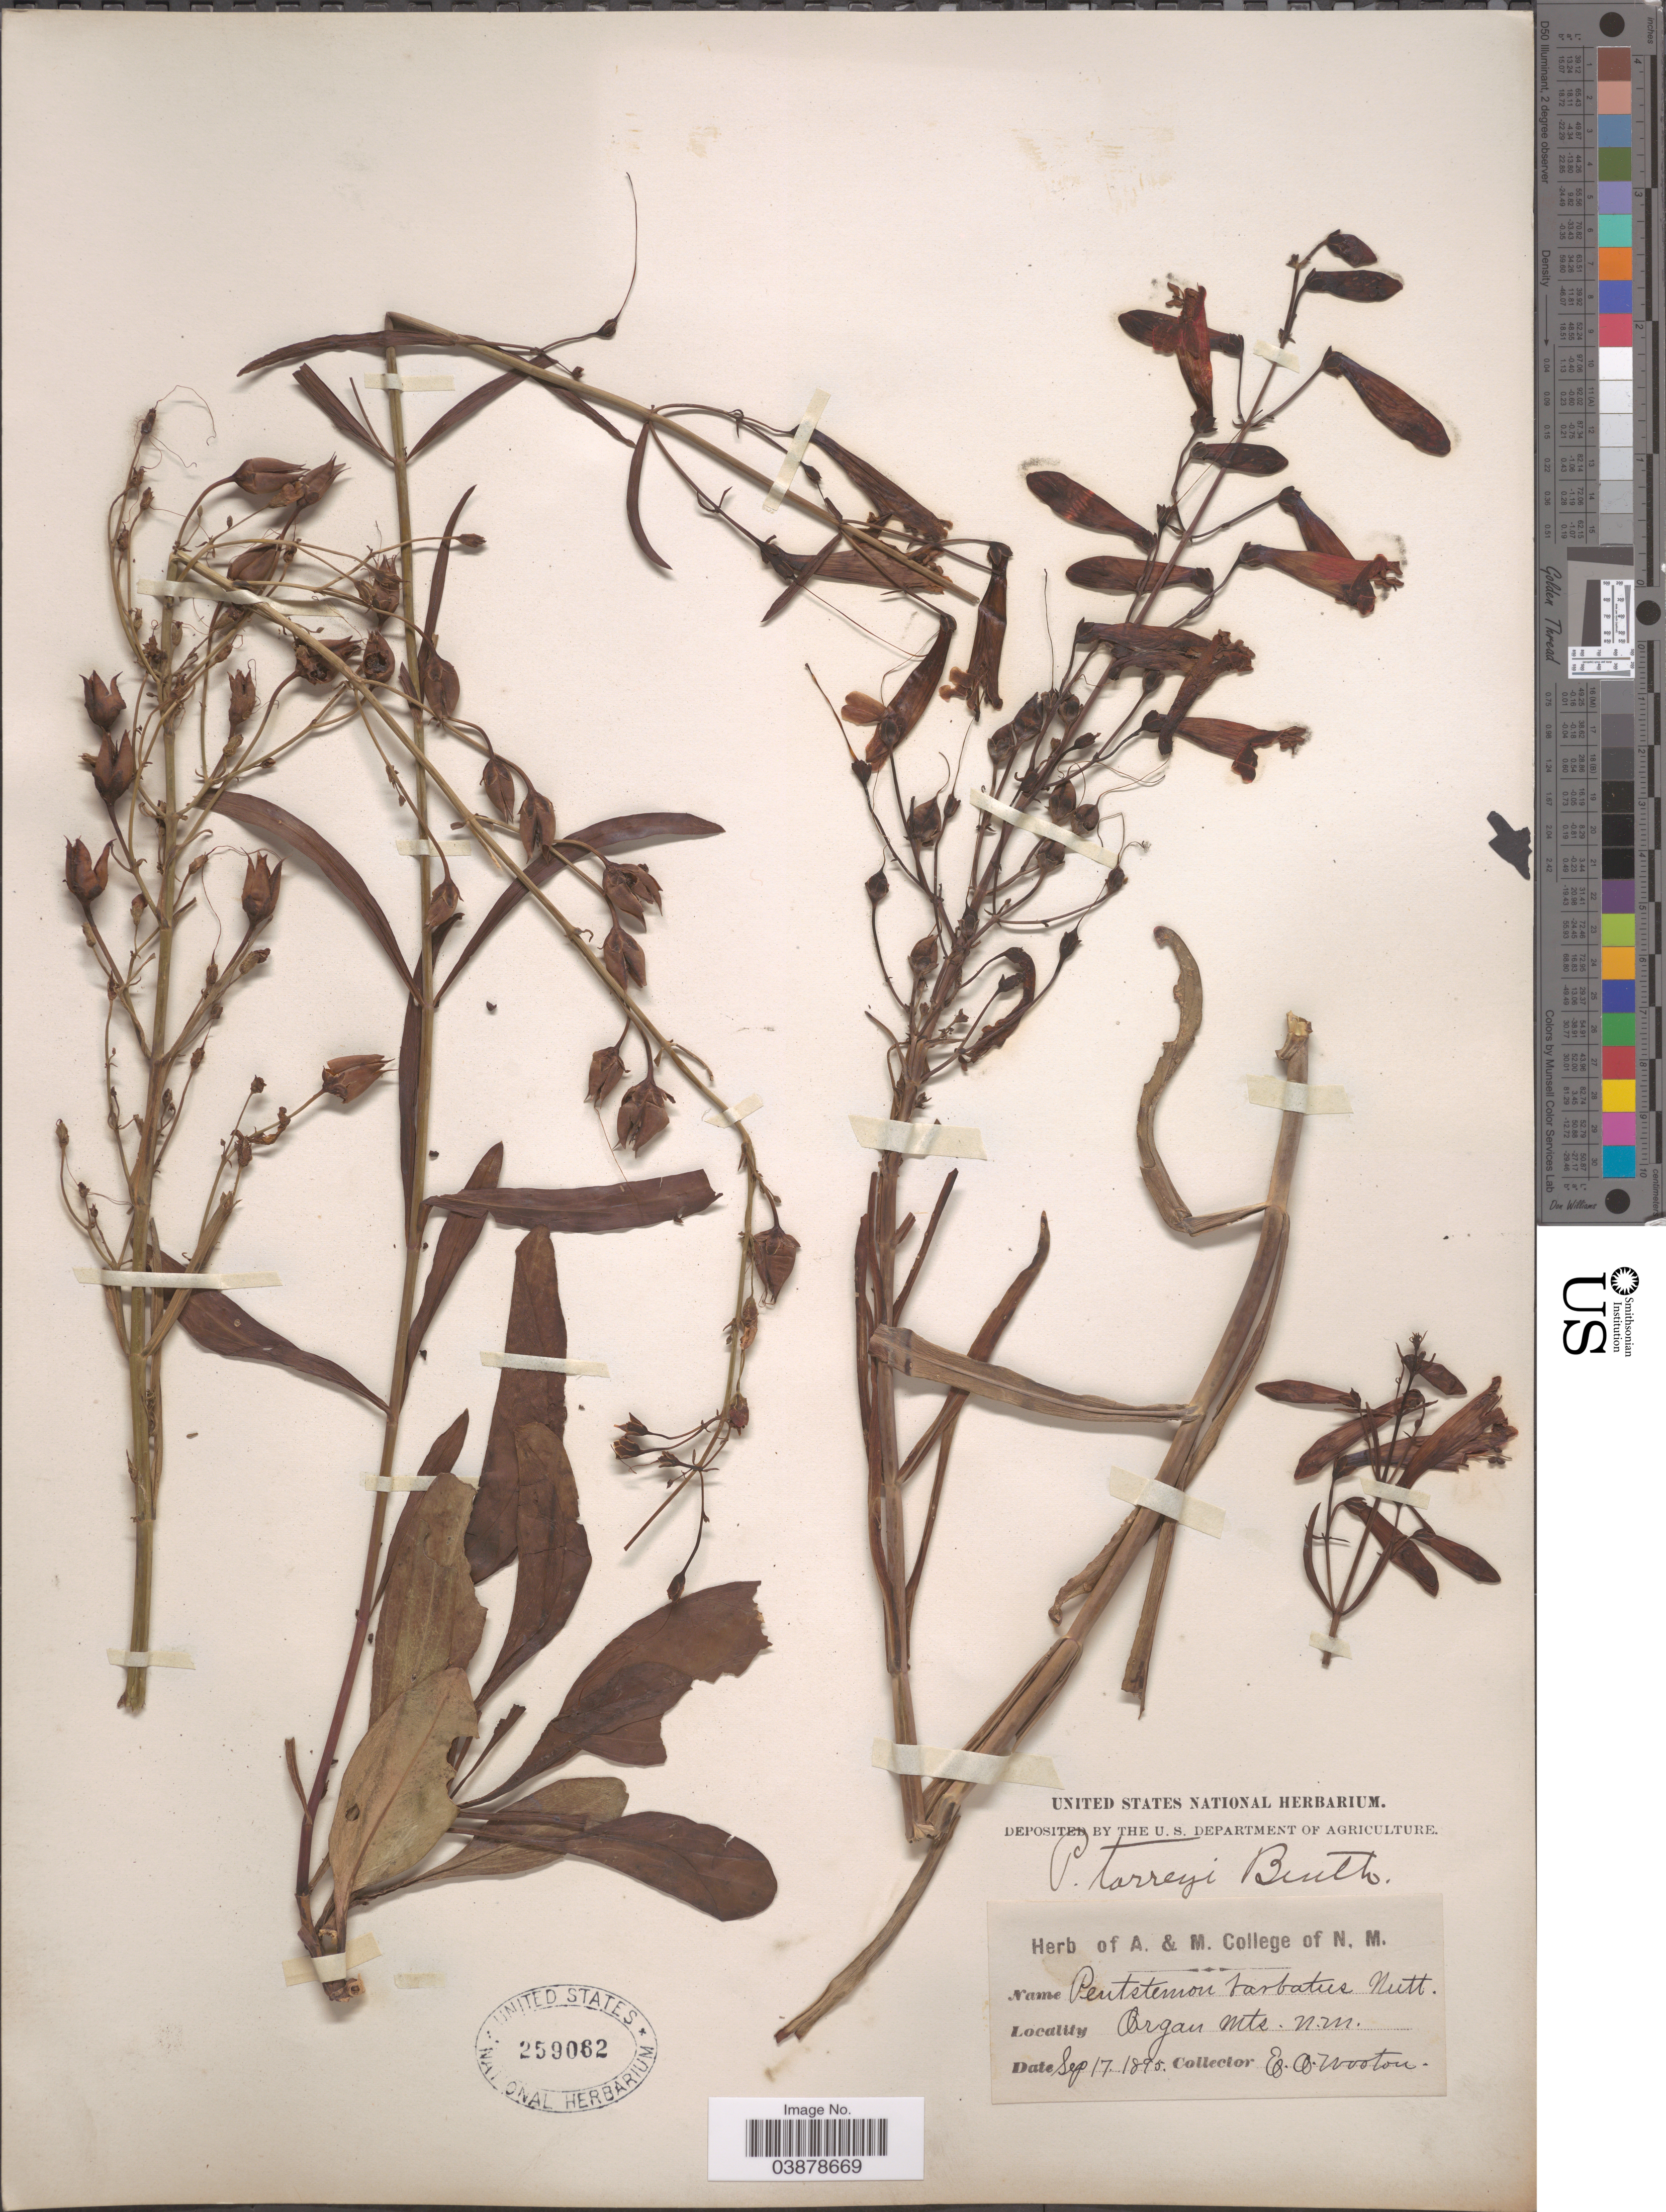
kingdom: Plantae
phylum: Tracheophyta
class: Magnoliopsida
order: Lamiales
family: Plantaginaceae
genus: Penstemon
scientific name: Penstemon torreyi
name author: Benth.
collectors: E. O. Wooton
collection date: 1895-09-17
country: United States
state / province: New Mexico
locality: Organ Mts.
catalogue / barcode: US 259062